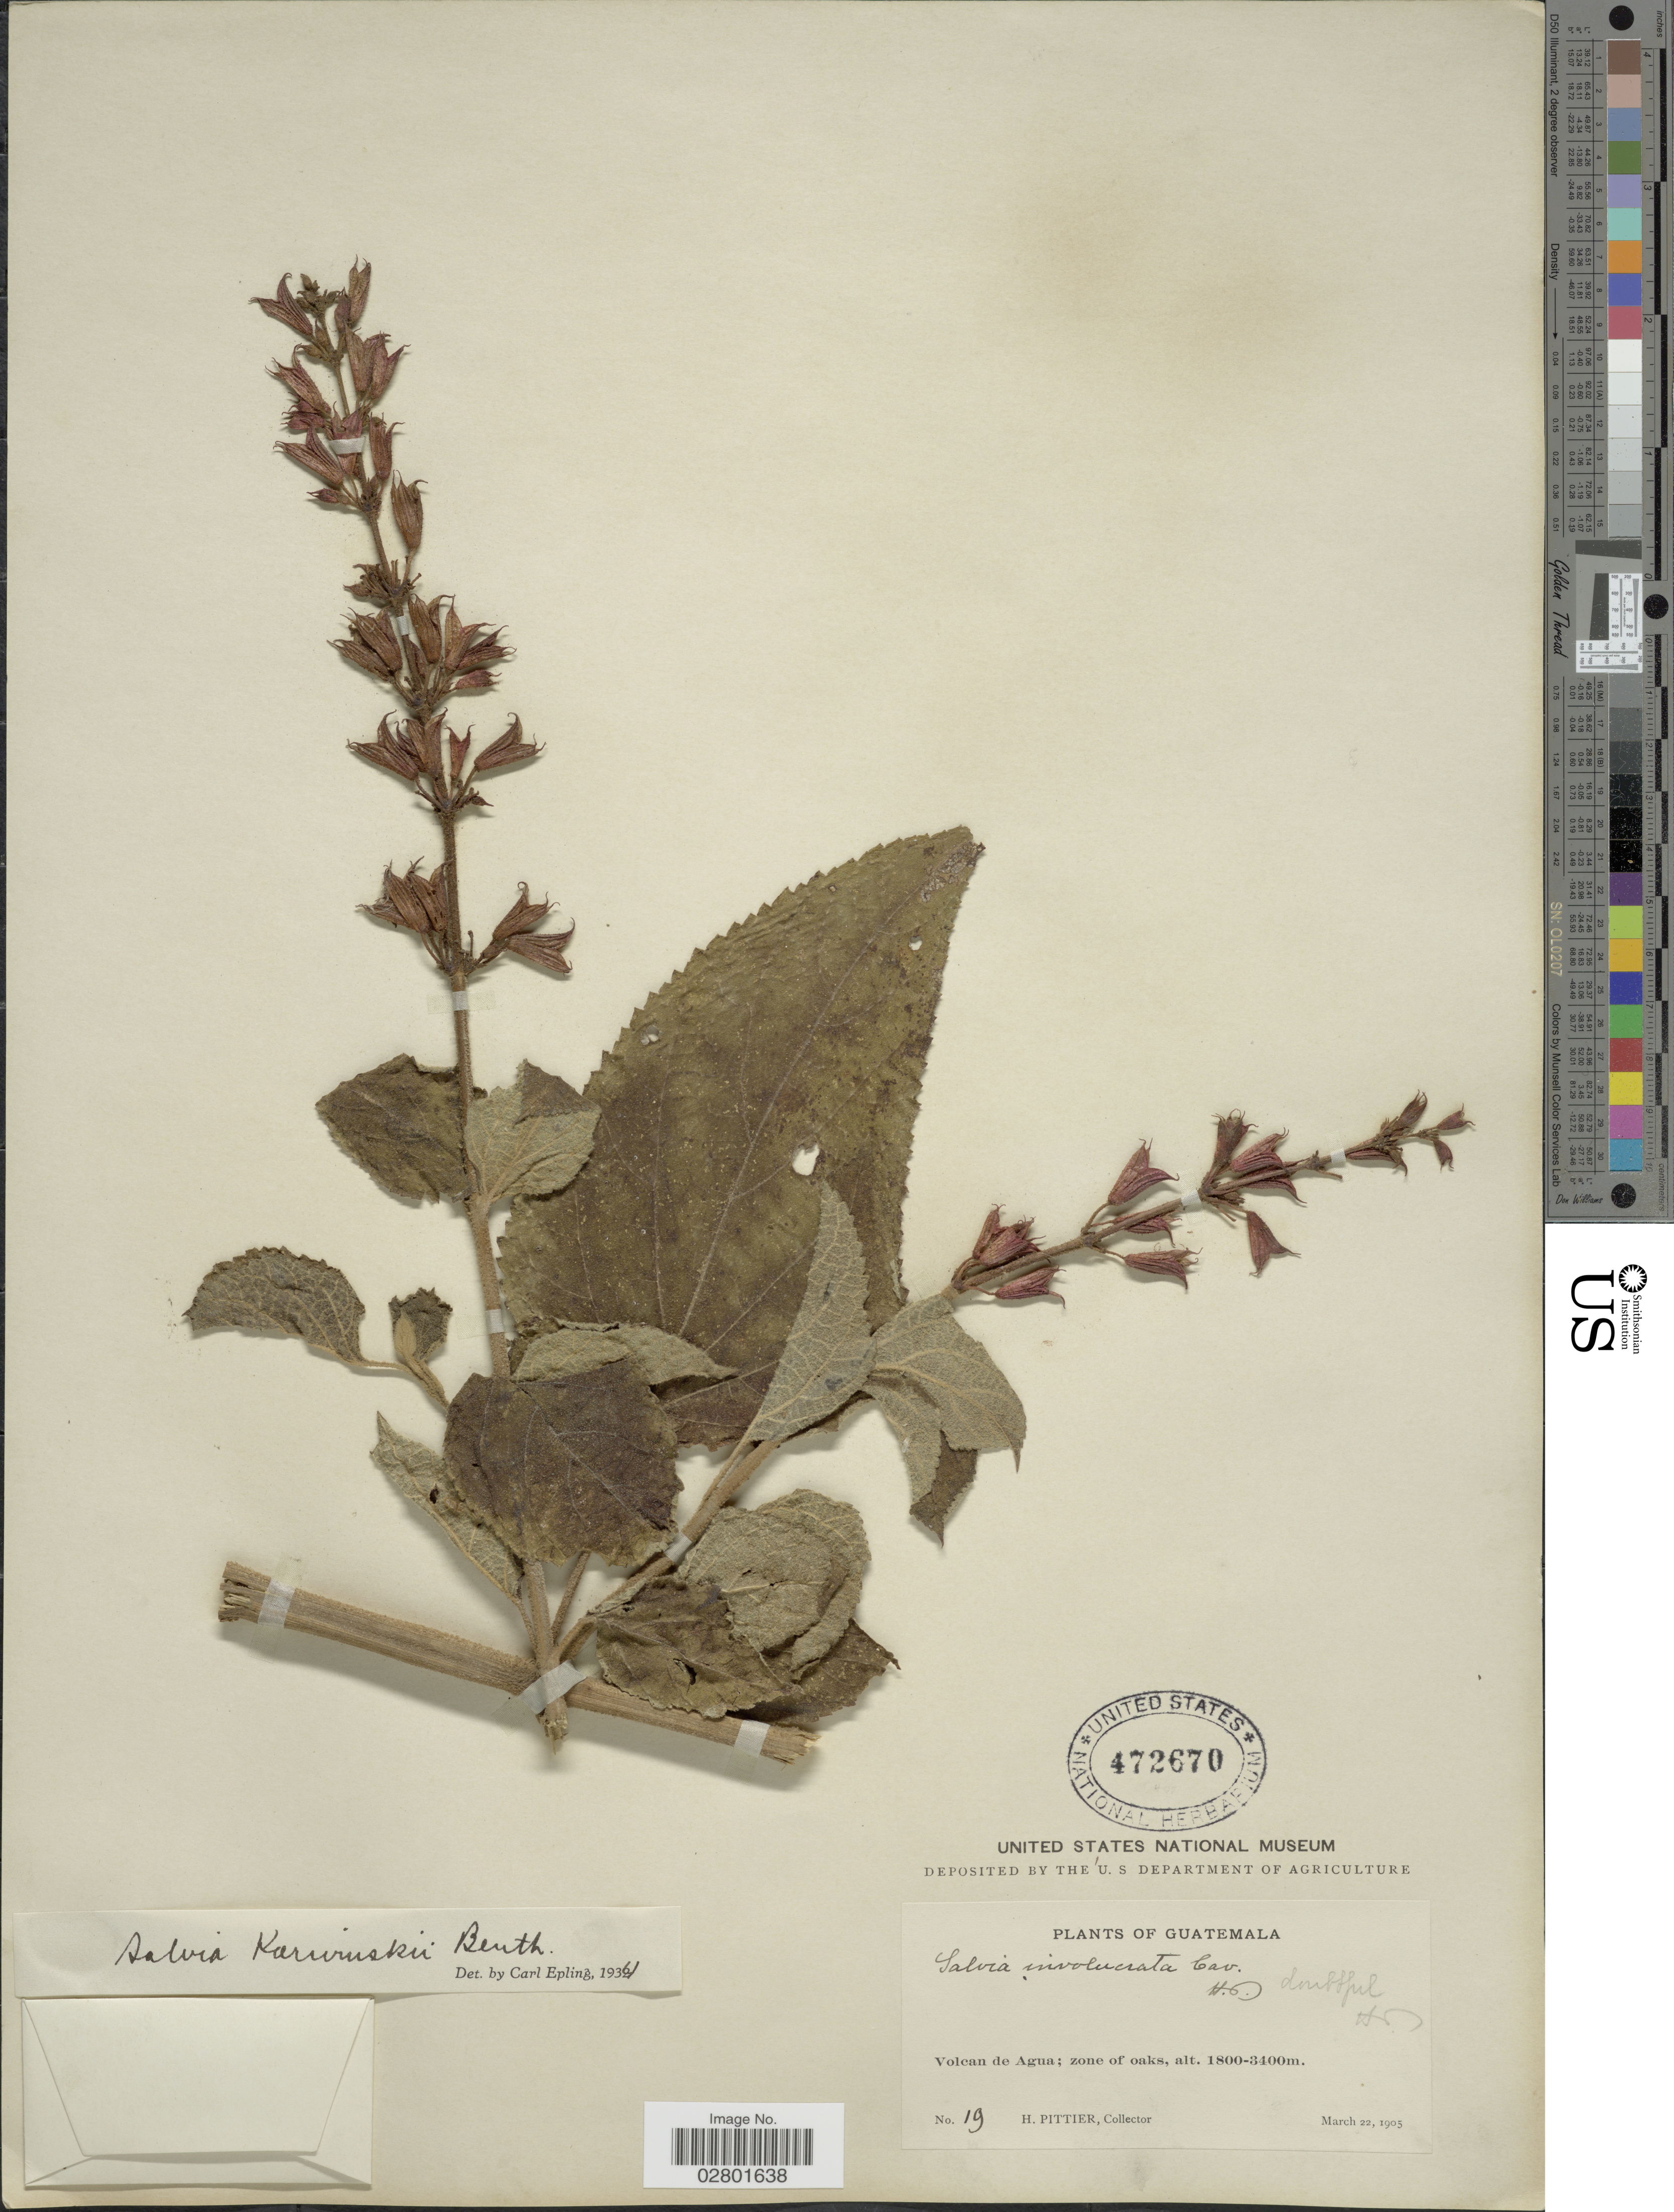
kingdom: Plantae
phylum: Tracheophyta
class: Magnoliopsida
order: Lamiales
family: Lamiaceae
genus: Salvia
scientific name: Salvia karwinskii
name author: Benth.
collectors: H. F. Pittier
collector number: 19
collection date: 1905-03-22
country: Guatemala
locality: Volcan de Agua; zone of oaks.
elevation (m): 1800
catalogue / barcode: US 472670